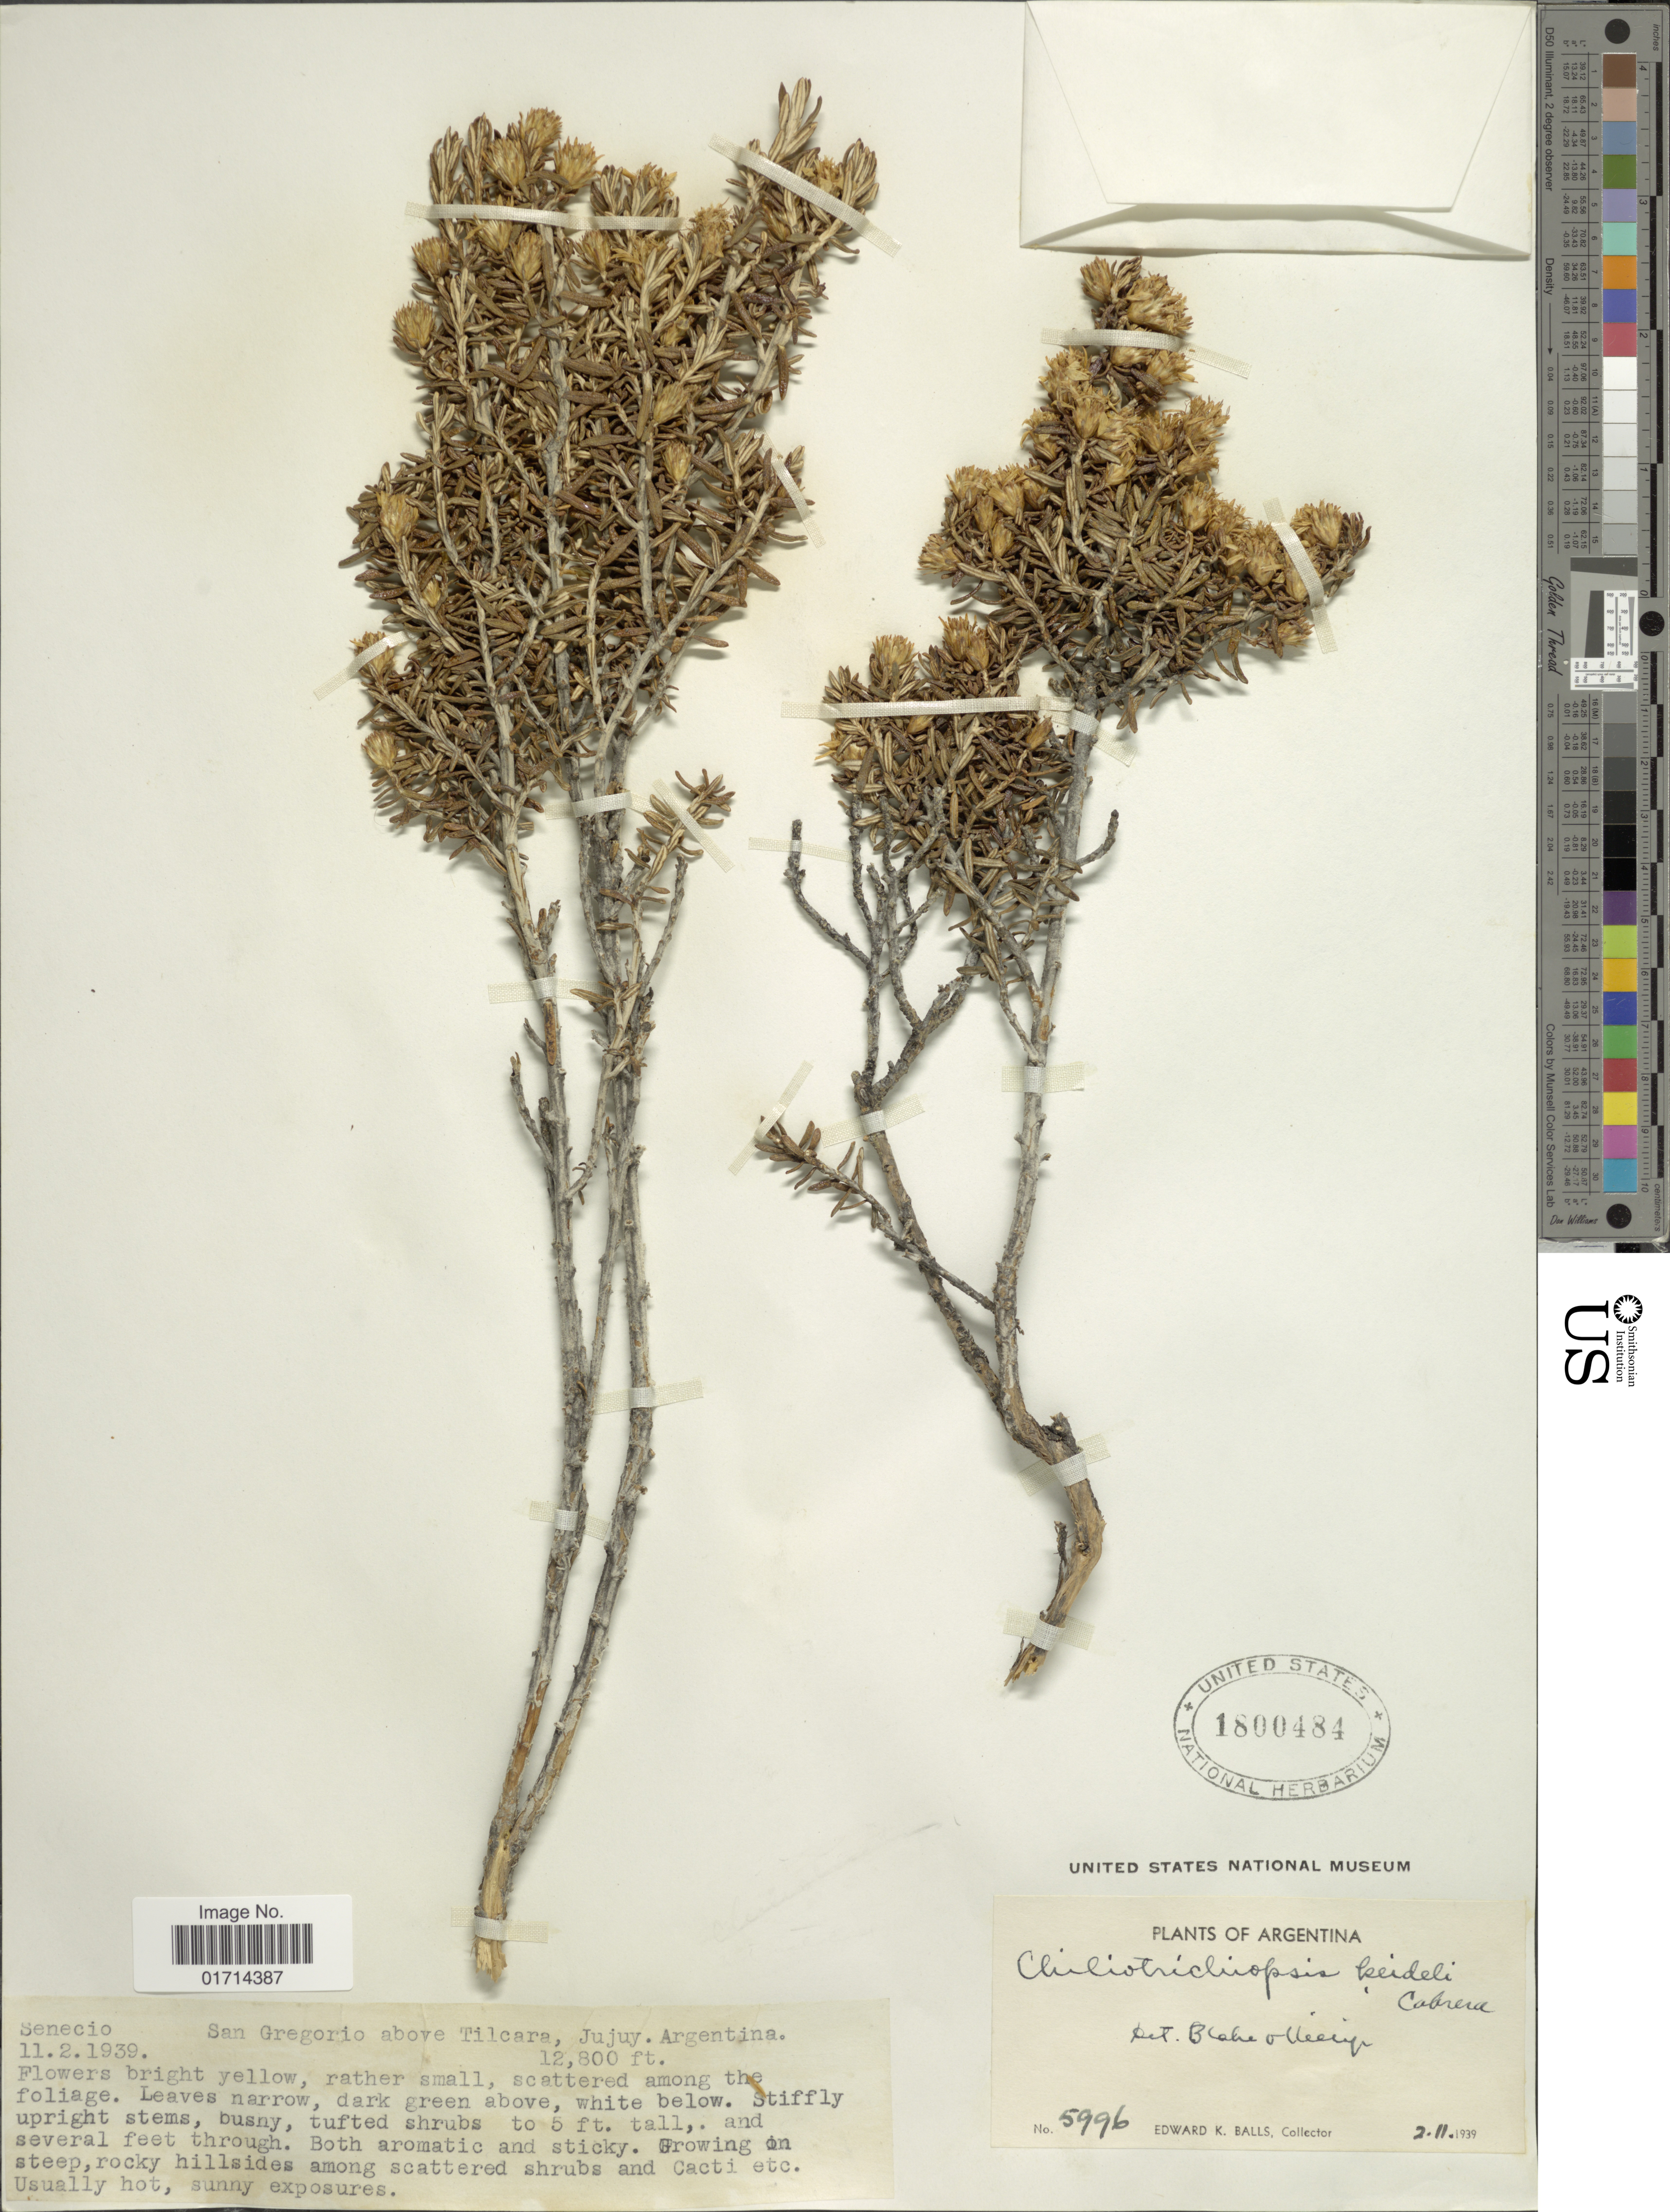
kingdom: Plantae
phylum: Tracheophyta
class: Magnoliopsida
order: Asterales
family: Asteraceae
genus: Chiliotrichiopsis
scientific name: Chiliotrichiopsis keideli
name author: Cabrera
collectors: E. K. Balls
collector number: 5996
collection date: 1939-11-02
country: Argentina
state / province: Jujuy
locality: San Gregorio above Tilcara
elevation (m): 3901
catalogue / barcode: US 1800484